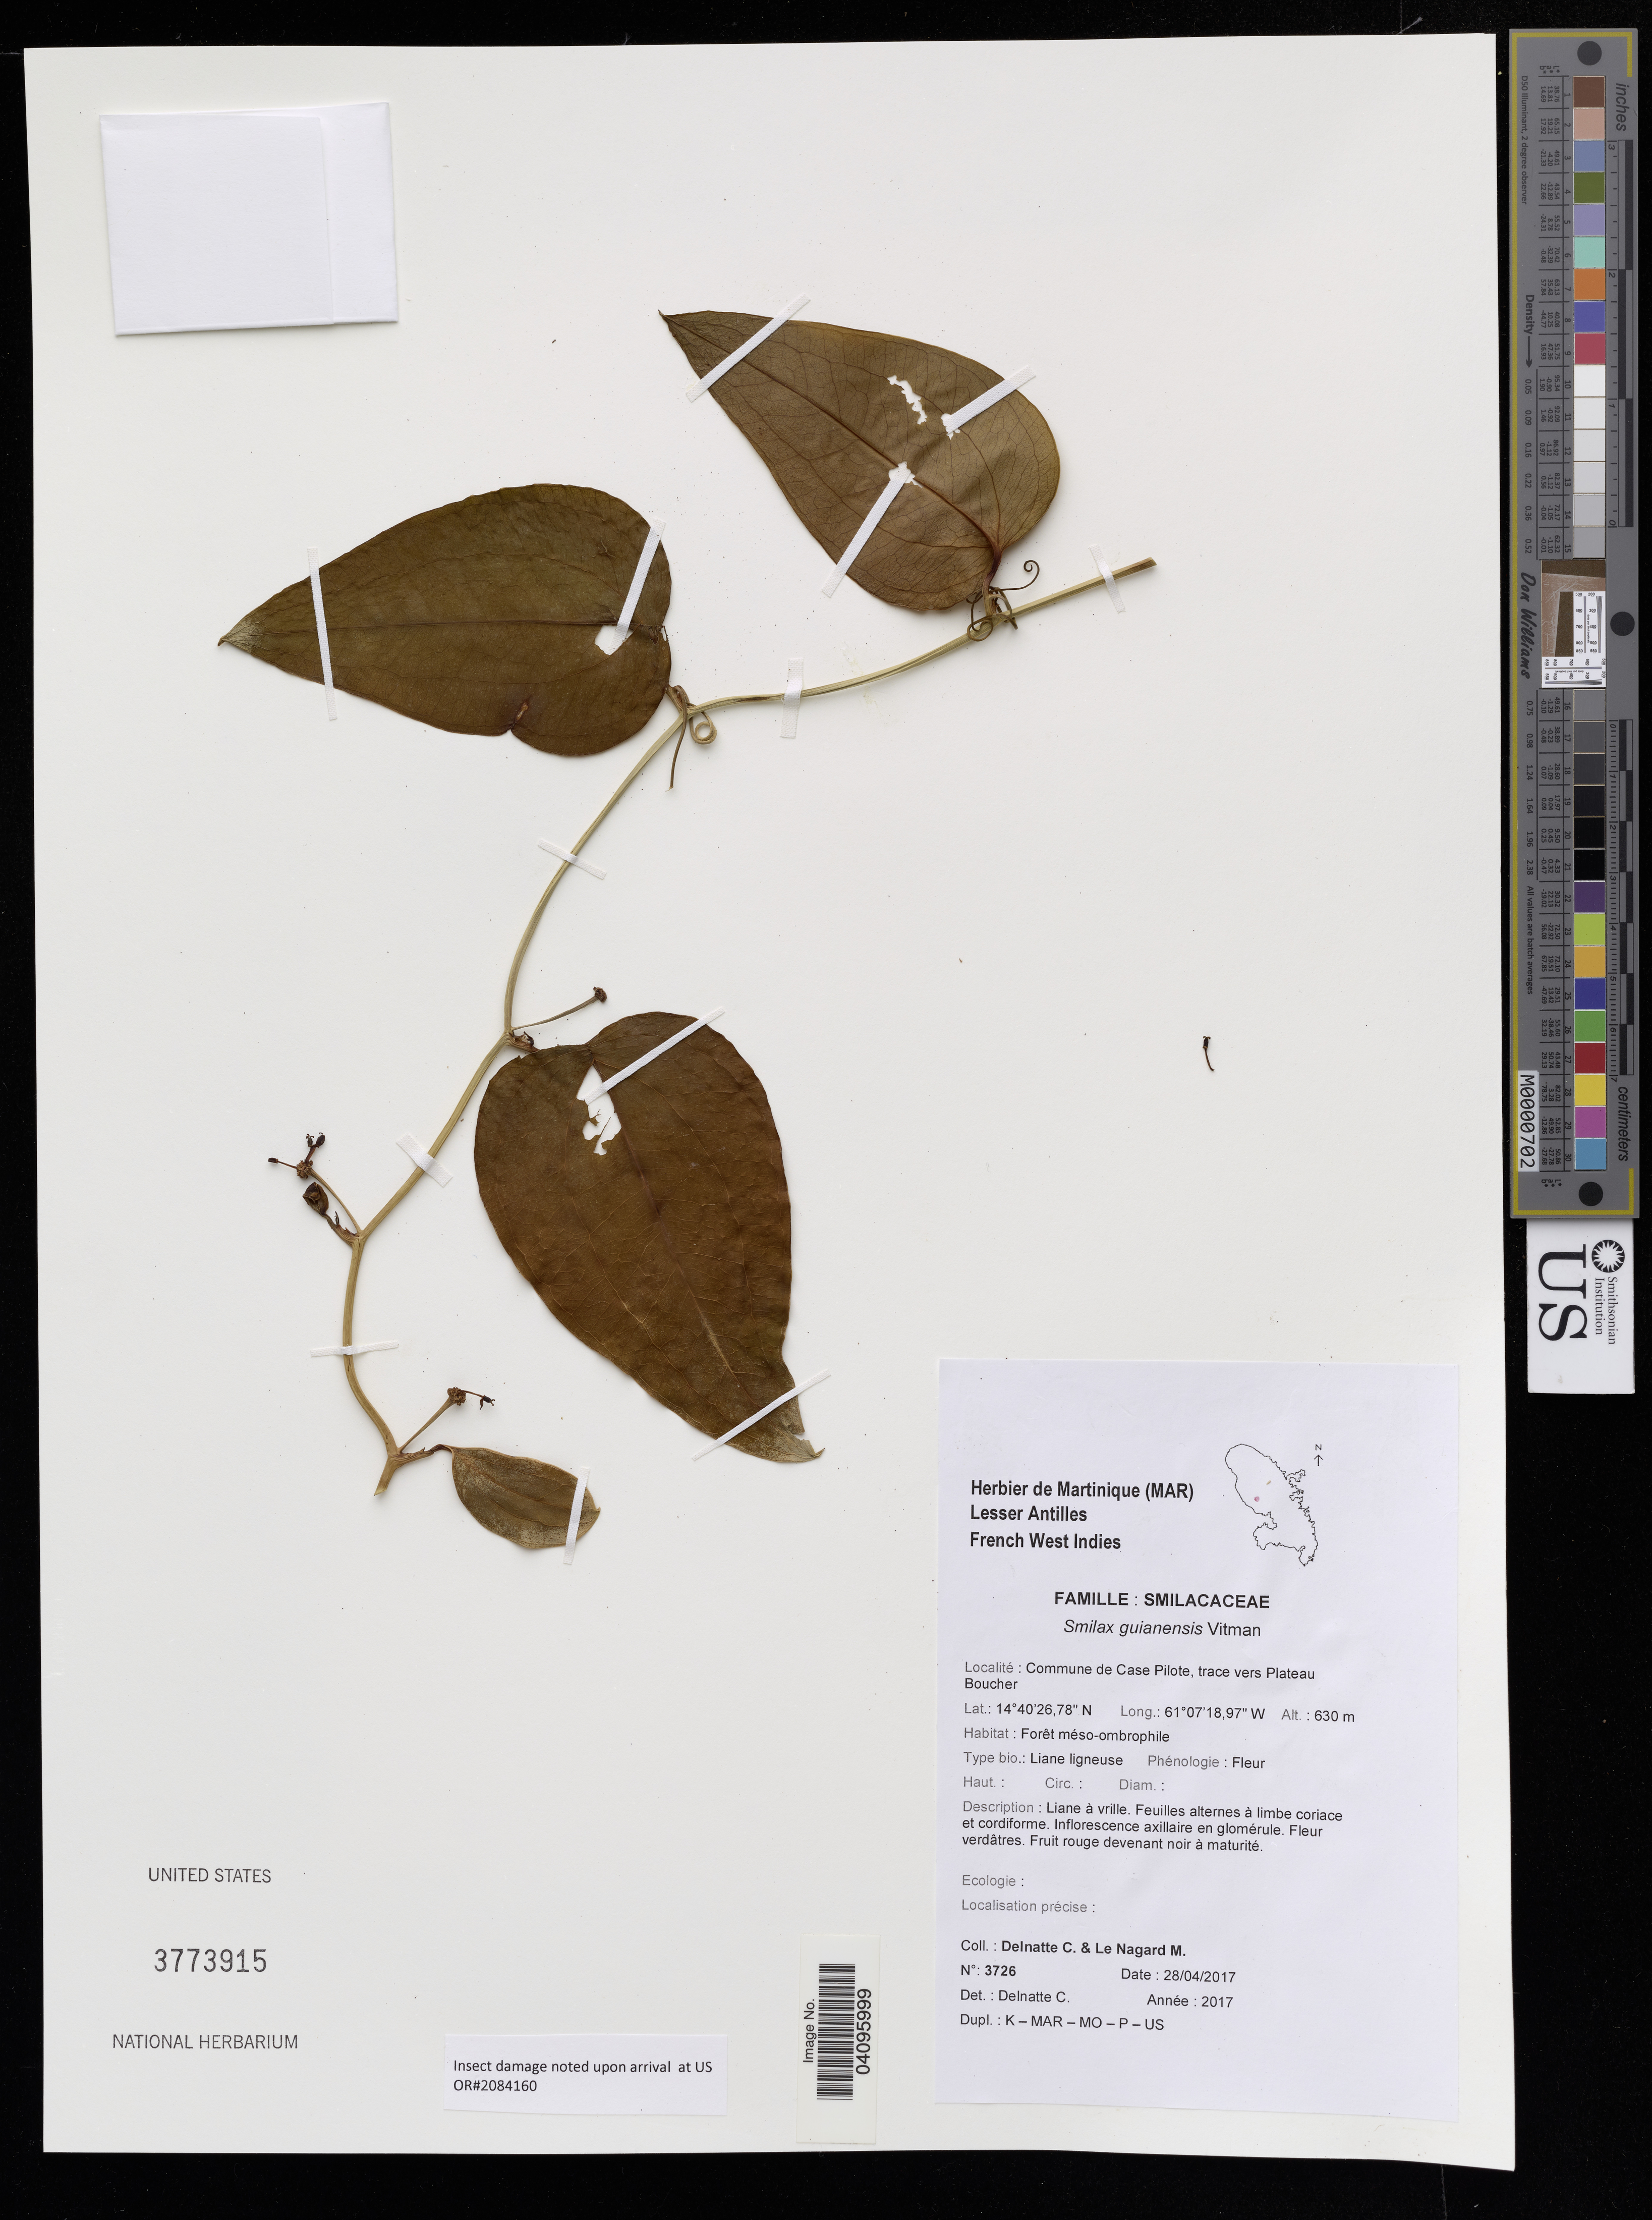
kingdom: Plantae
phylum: Tracheophyta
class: Liliopsida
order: Liliales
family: Smilacaceae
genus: Smilax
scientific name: Smilax guianensis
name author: Vitman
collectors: C. Delnatte & M. Le Nagard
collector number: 3726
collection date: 2017-04-28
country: Martinique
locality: Lesser Antilles, French West Indies. Commune de Case Pilote, trace vers Plateau Boucher.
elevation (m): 630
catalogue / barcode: US 3773915